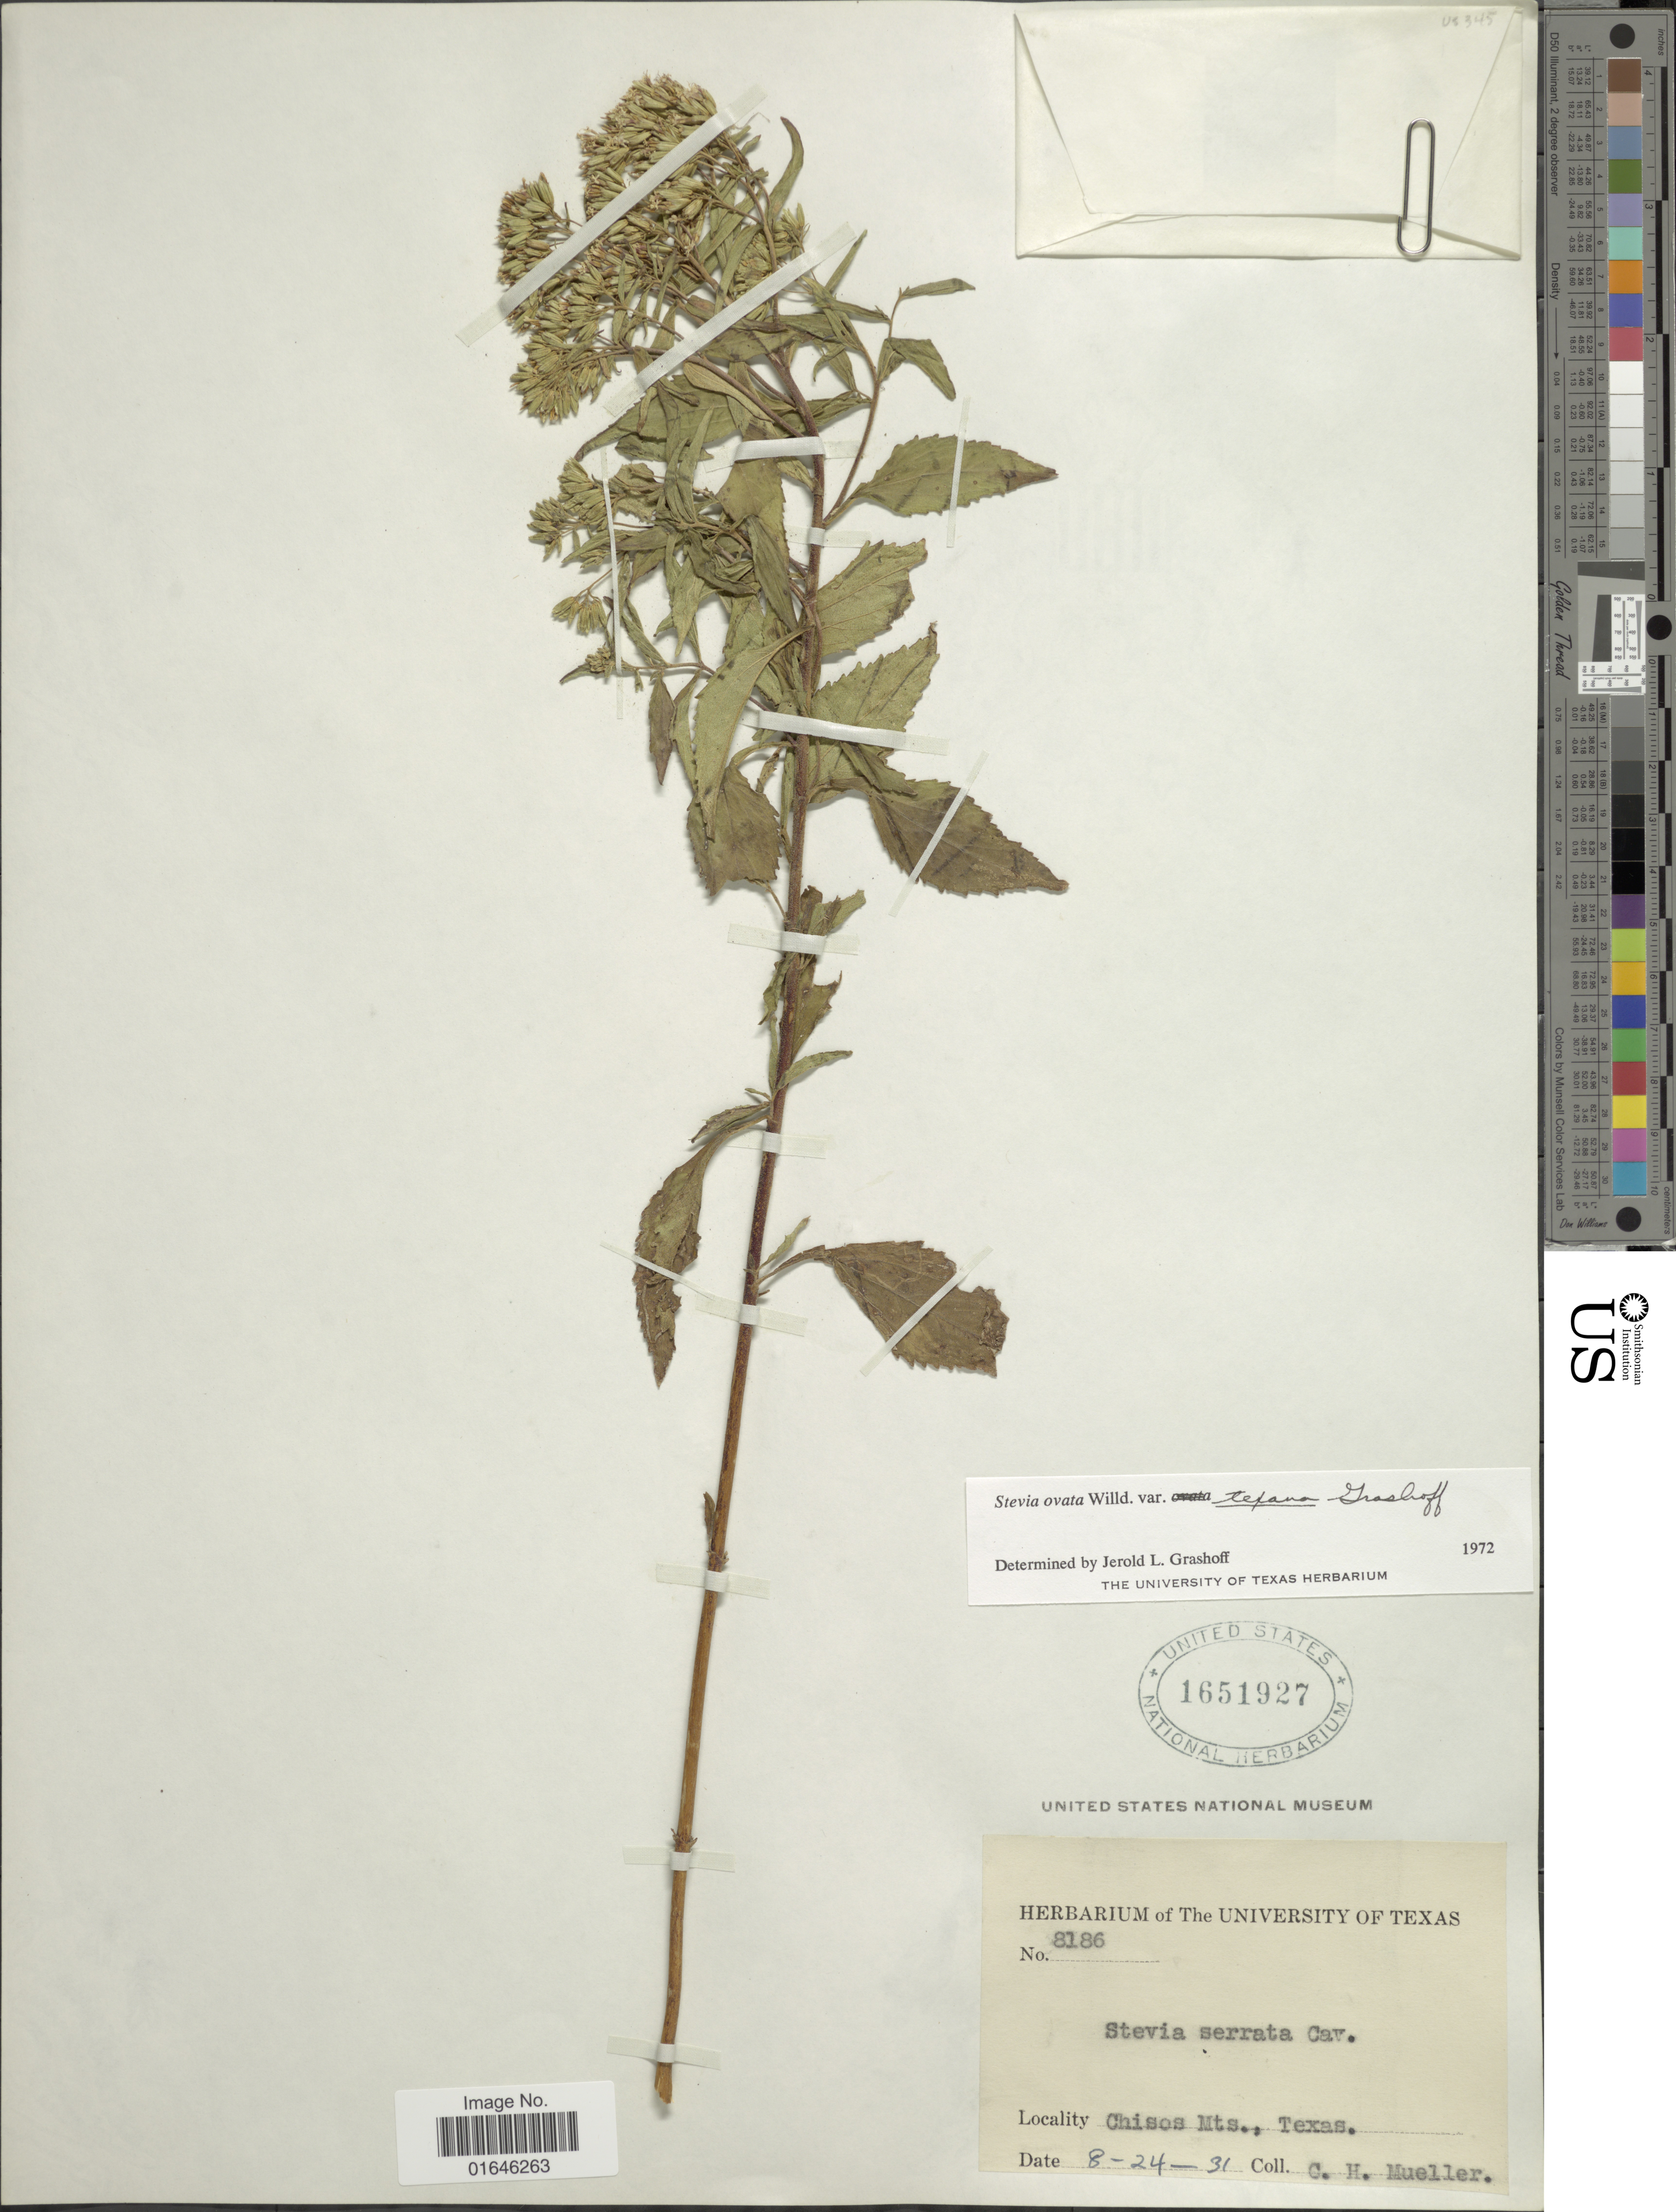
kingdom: Plantae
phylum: Tracheophyta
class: Magnoliopsida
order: Asterales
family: Asteraceae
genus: Stevia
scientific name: Stevia ovata var. texana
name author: Grashoff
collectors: C. H. Mueller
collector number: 8186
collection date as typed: Transcribed d/m/y: 24/8/31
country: United States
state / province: Texas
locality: Chisos Mts.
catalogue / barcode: US 1651927